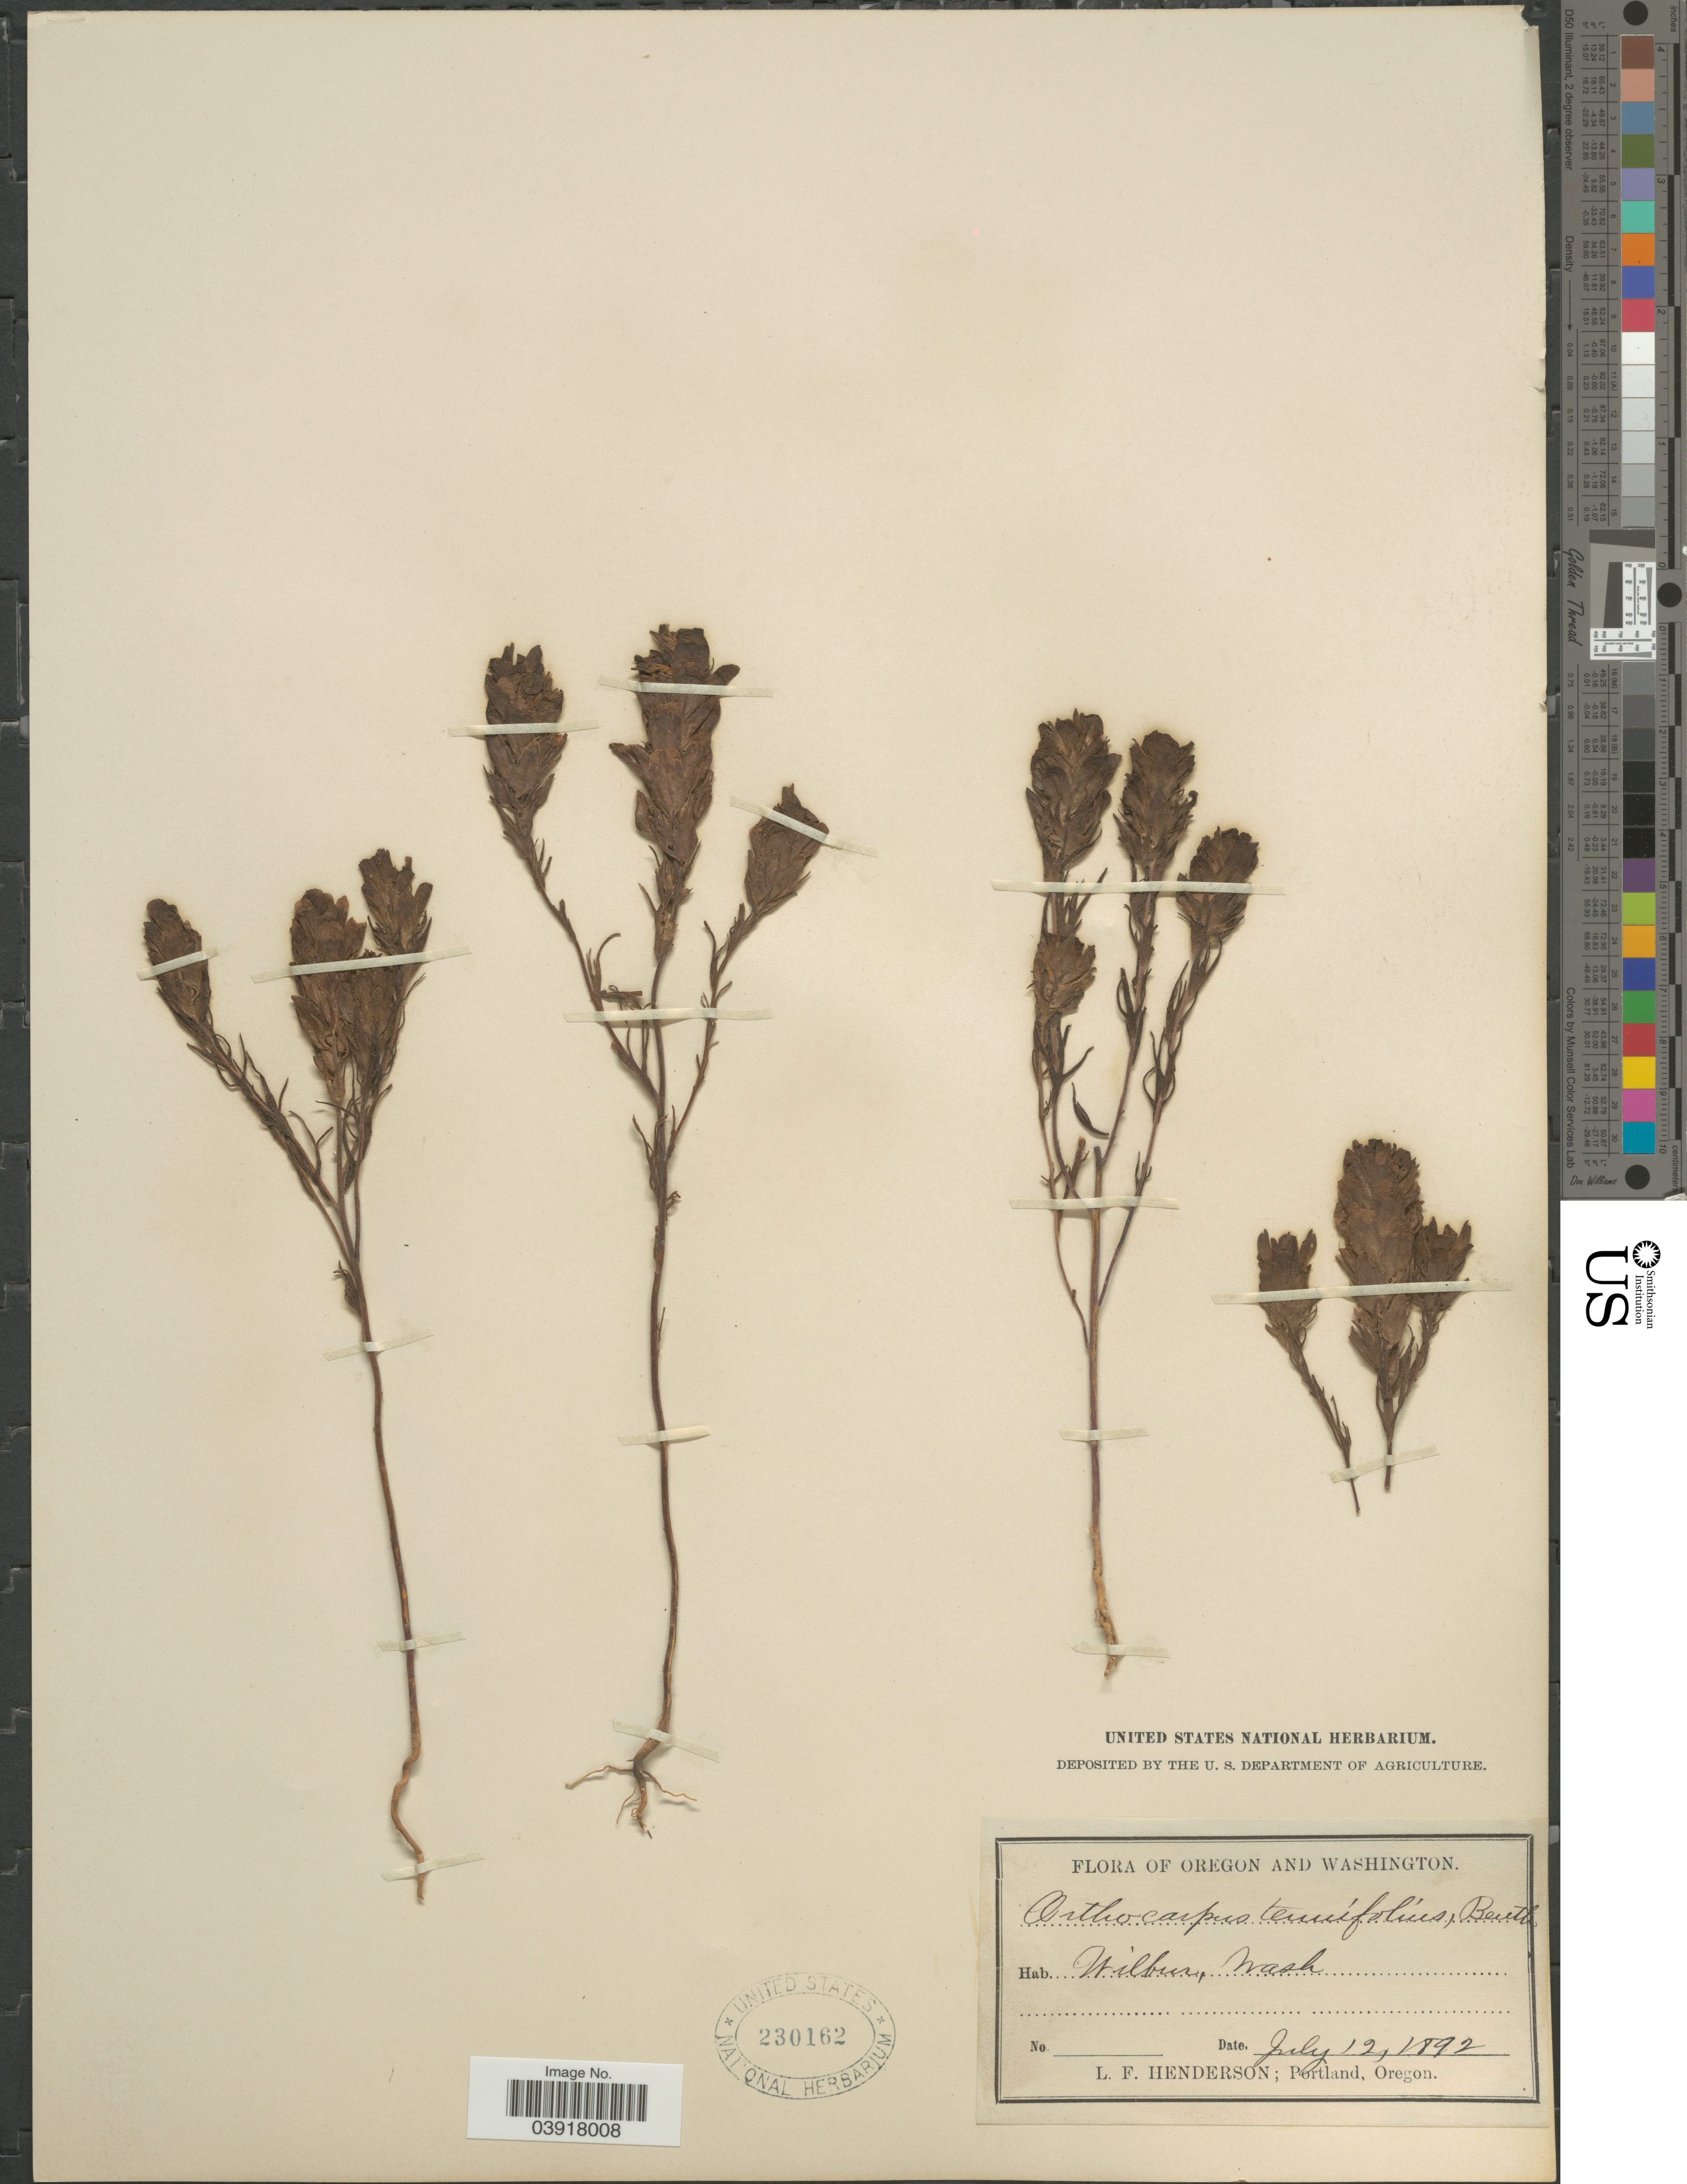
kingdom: Plantae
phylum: Tracheophyta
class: Magnoliopsida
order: Lamiales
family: Orobanchaceae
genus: Orthocarpus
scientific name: Orthocarpus tenuifolius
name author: (Pursh) Benth.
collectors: L. Henderson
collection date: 1892-07-12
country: United States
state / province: Washington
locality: Wilbur.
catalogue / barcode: US 230162